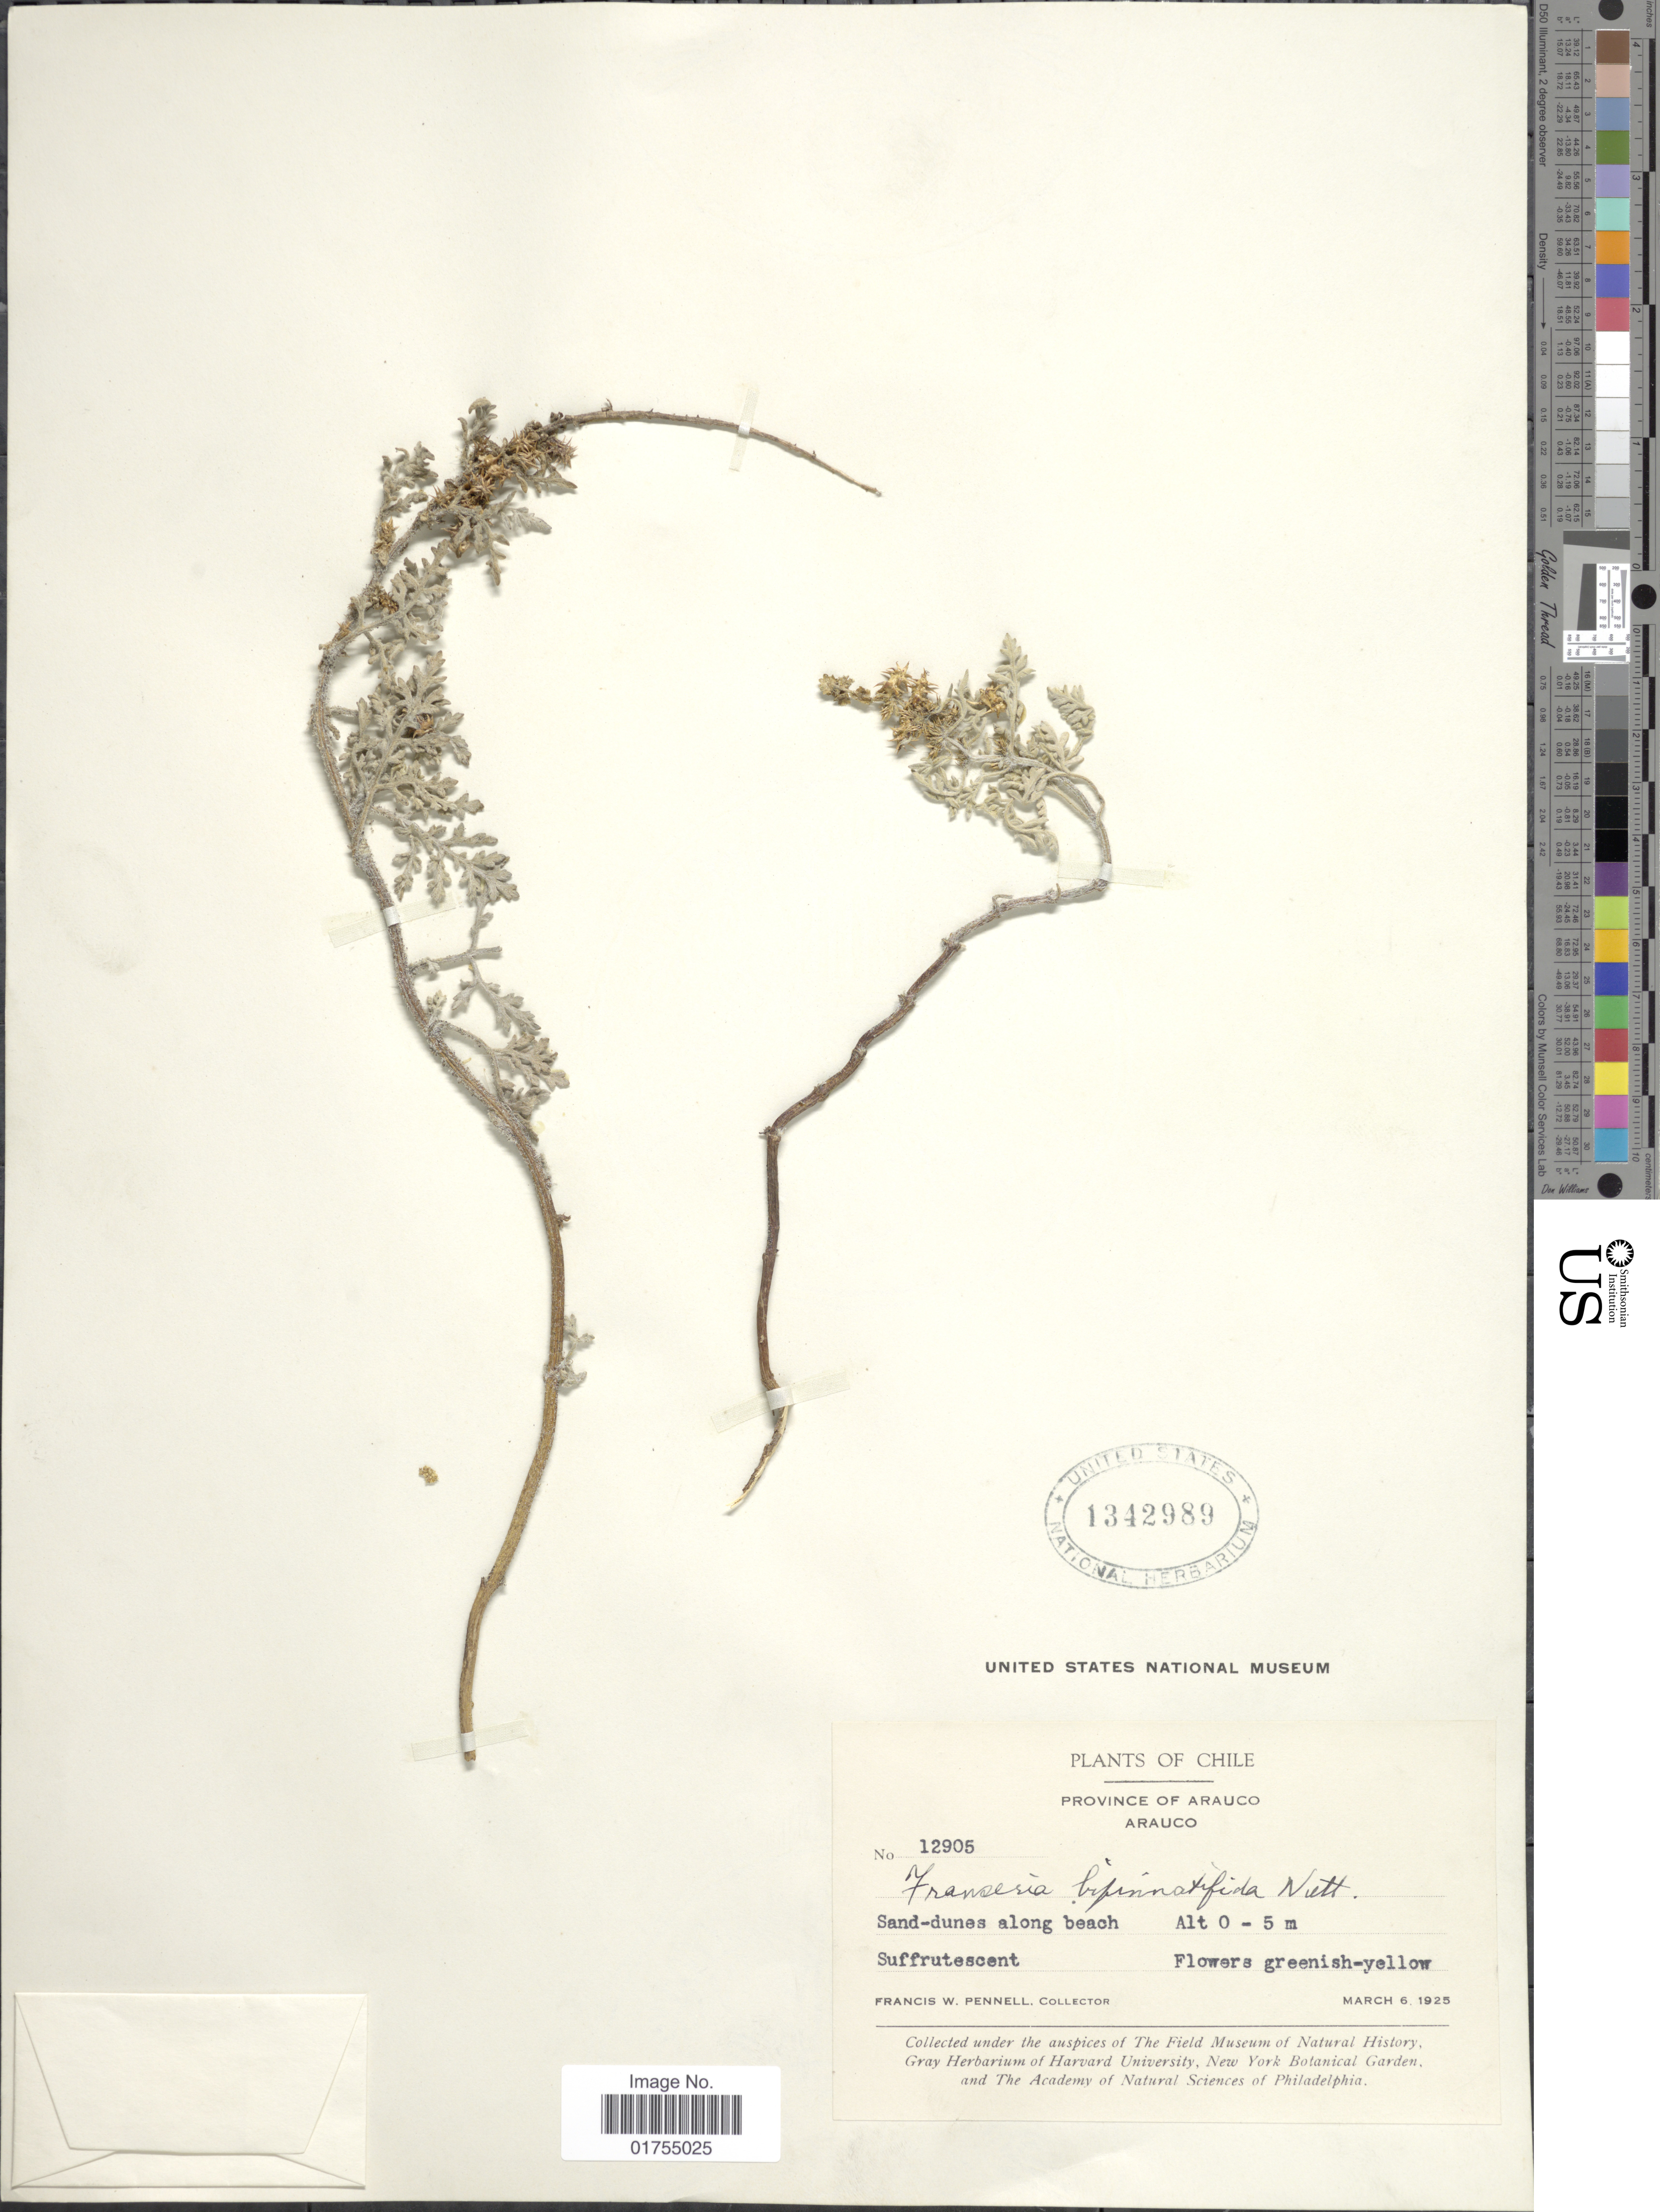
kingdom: Plantae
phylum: Tracheophyta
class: Magnoliopsida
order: Asterales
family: Asteraceae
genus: Franseria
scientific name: Franseria bipinnatifida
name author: (A. Gray) A. Gray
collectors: F. W. Pennell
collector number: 12905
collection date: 1925-03-06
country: Colombia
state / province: Arauca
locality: Arauco.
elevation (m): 0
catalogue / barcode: US 1342989